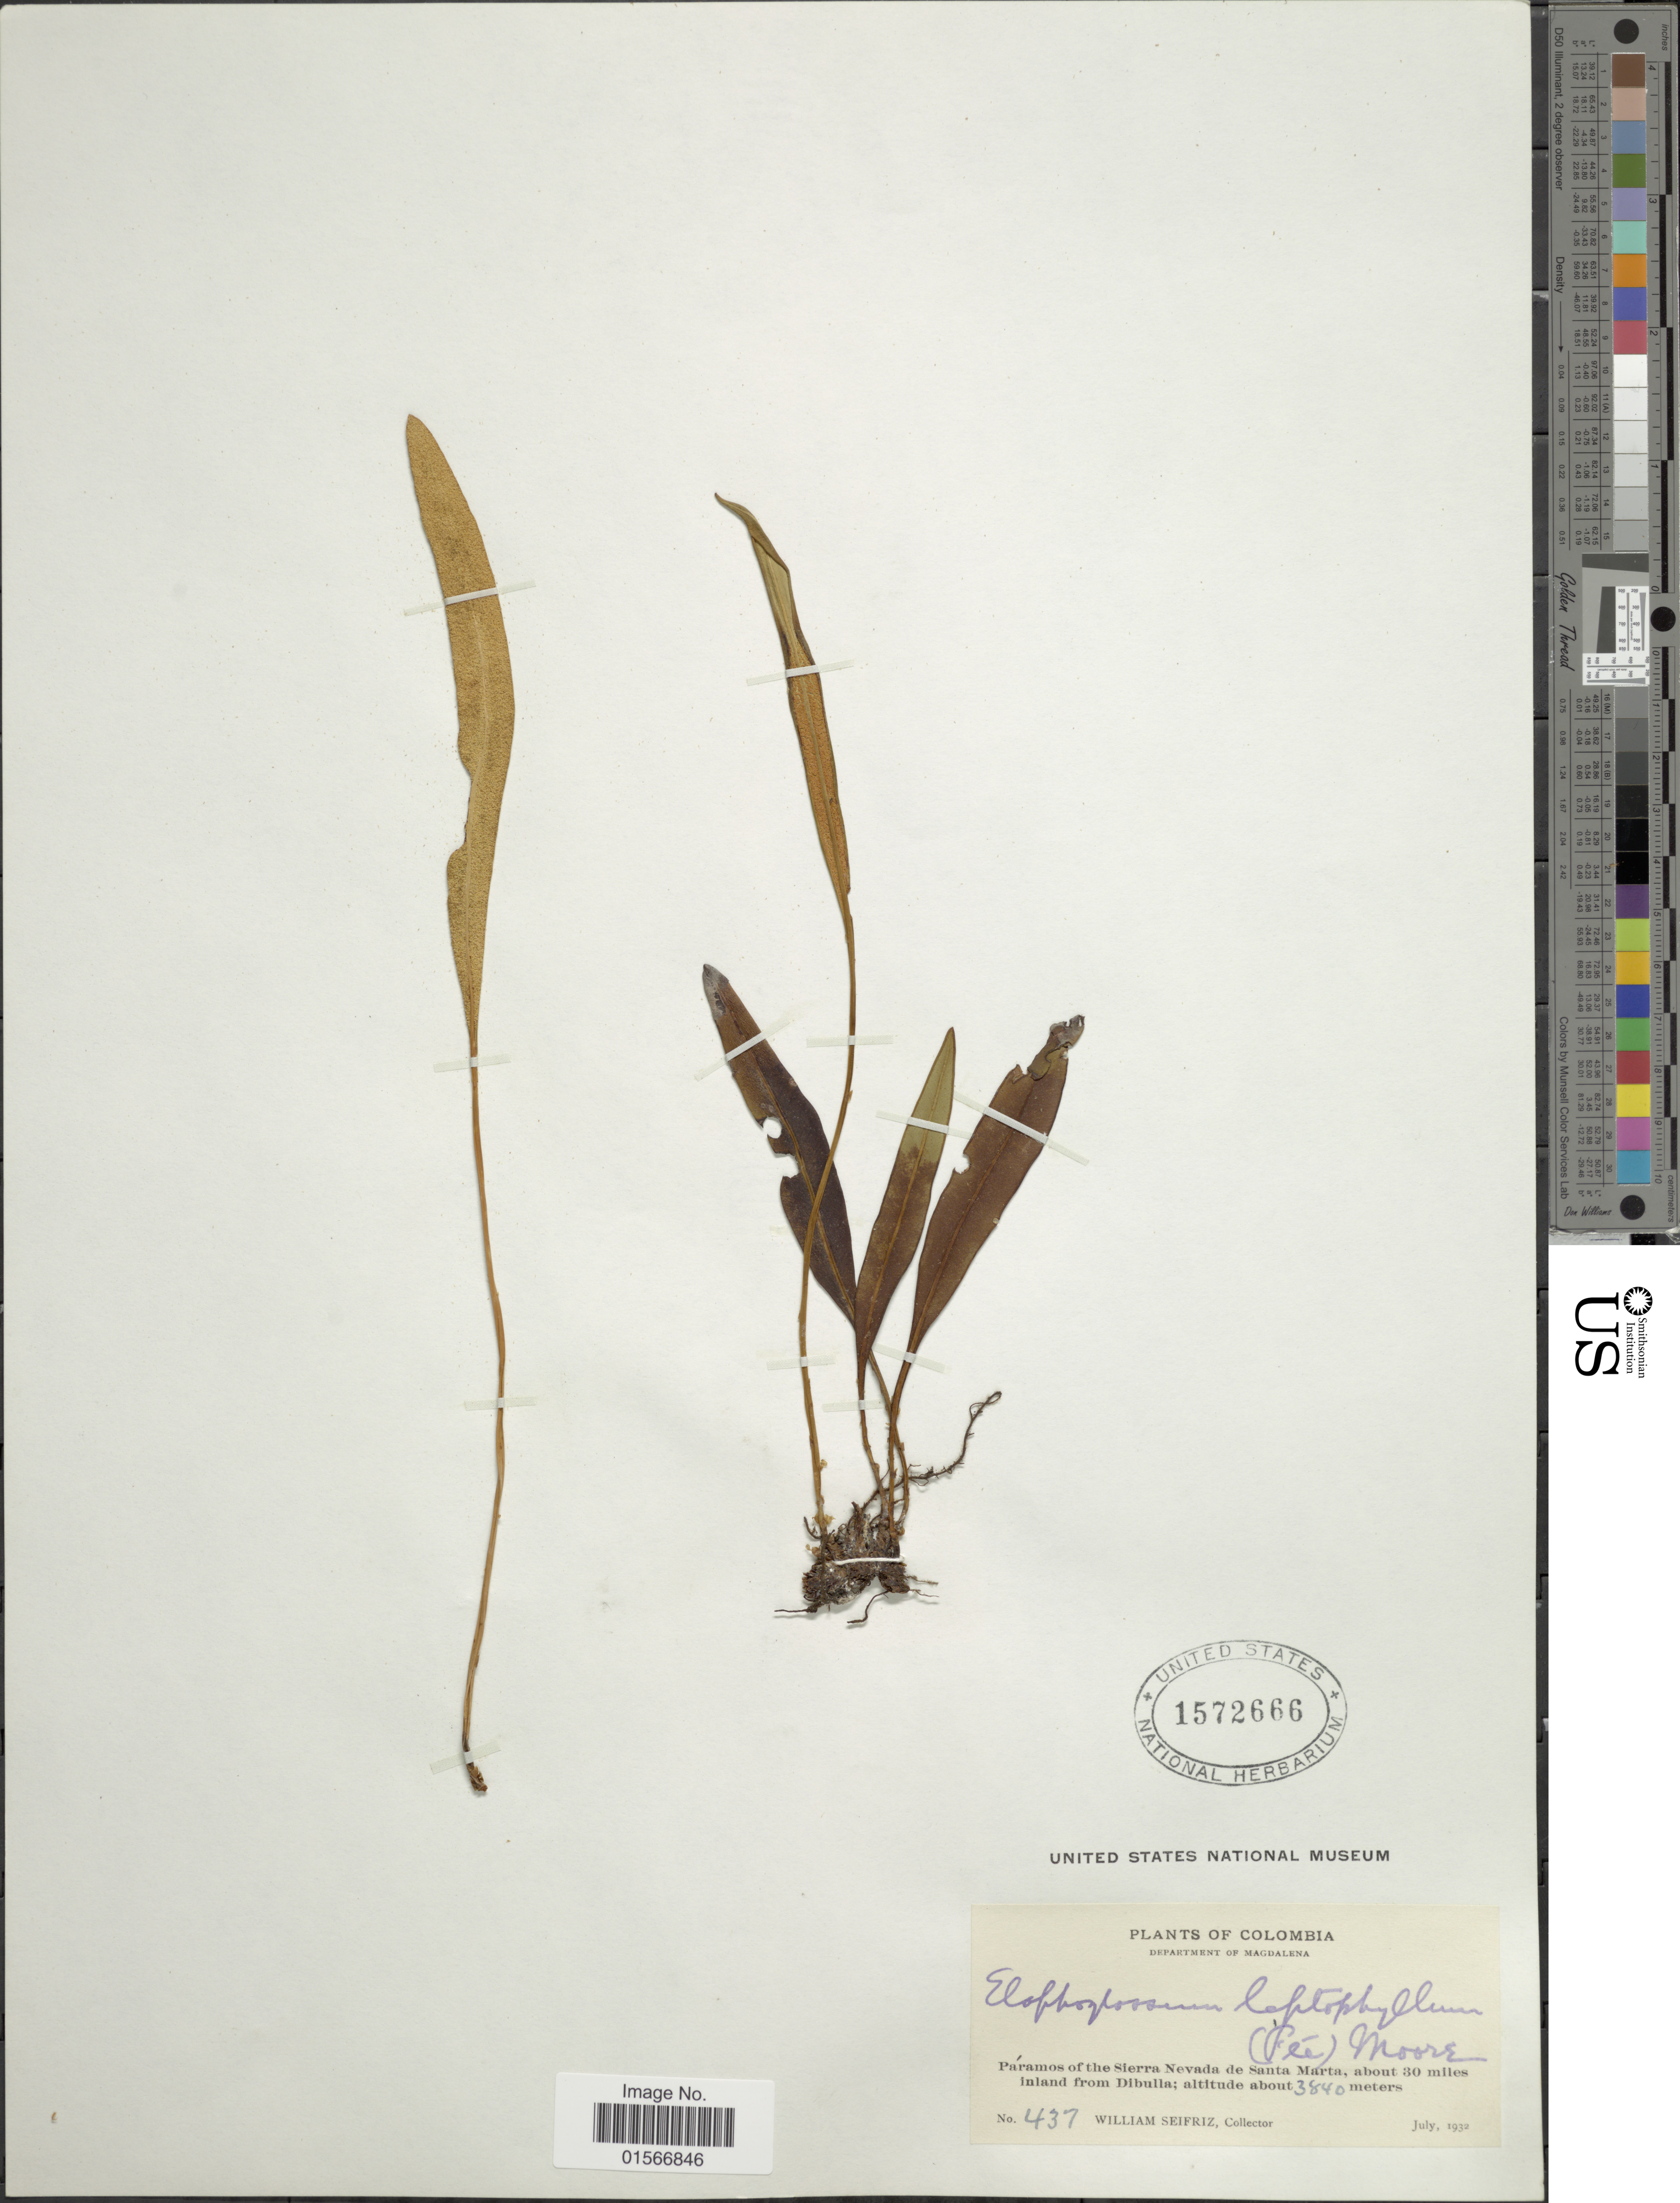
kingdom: Plantae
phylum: Tracheophyta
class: Polypodiopsida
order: Polypodiales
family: Dryopteridaceae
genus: Elaphoglossum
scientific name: Elaphoglossum leptophyllum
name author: (Fée) T. Moore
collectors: W. Seifriz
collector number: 437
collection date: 1932-07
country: Colombia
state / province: Magdalena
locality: Department of Magdalena, Páramos of the Sierra Nevada de Santa Marta, about 30 miles inland from Dibuila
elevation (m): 3840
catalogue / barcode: US 1572666